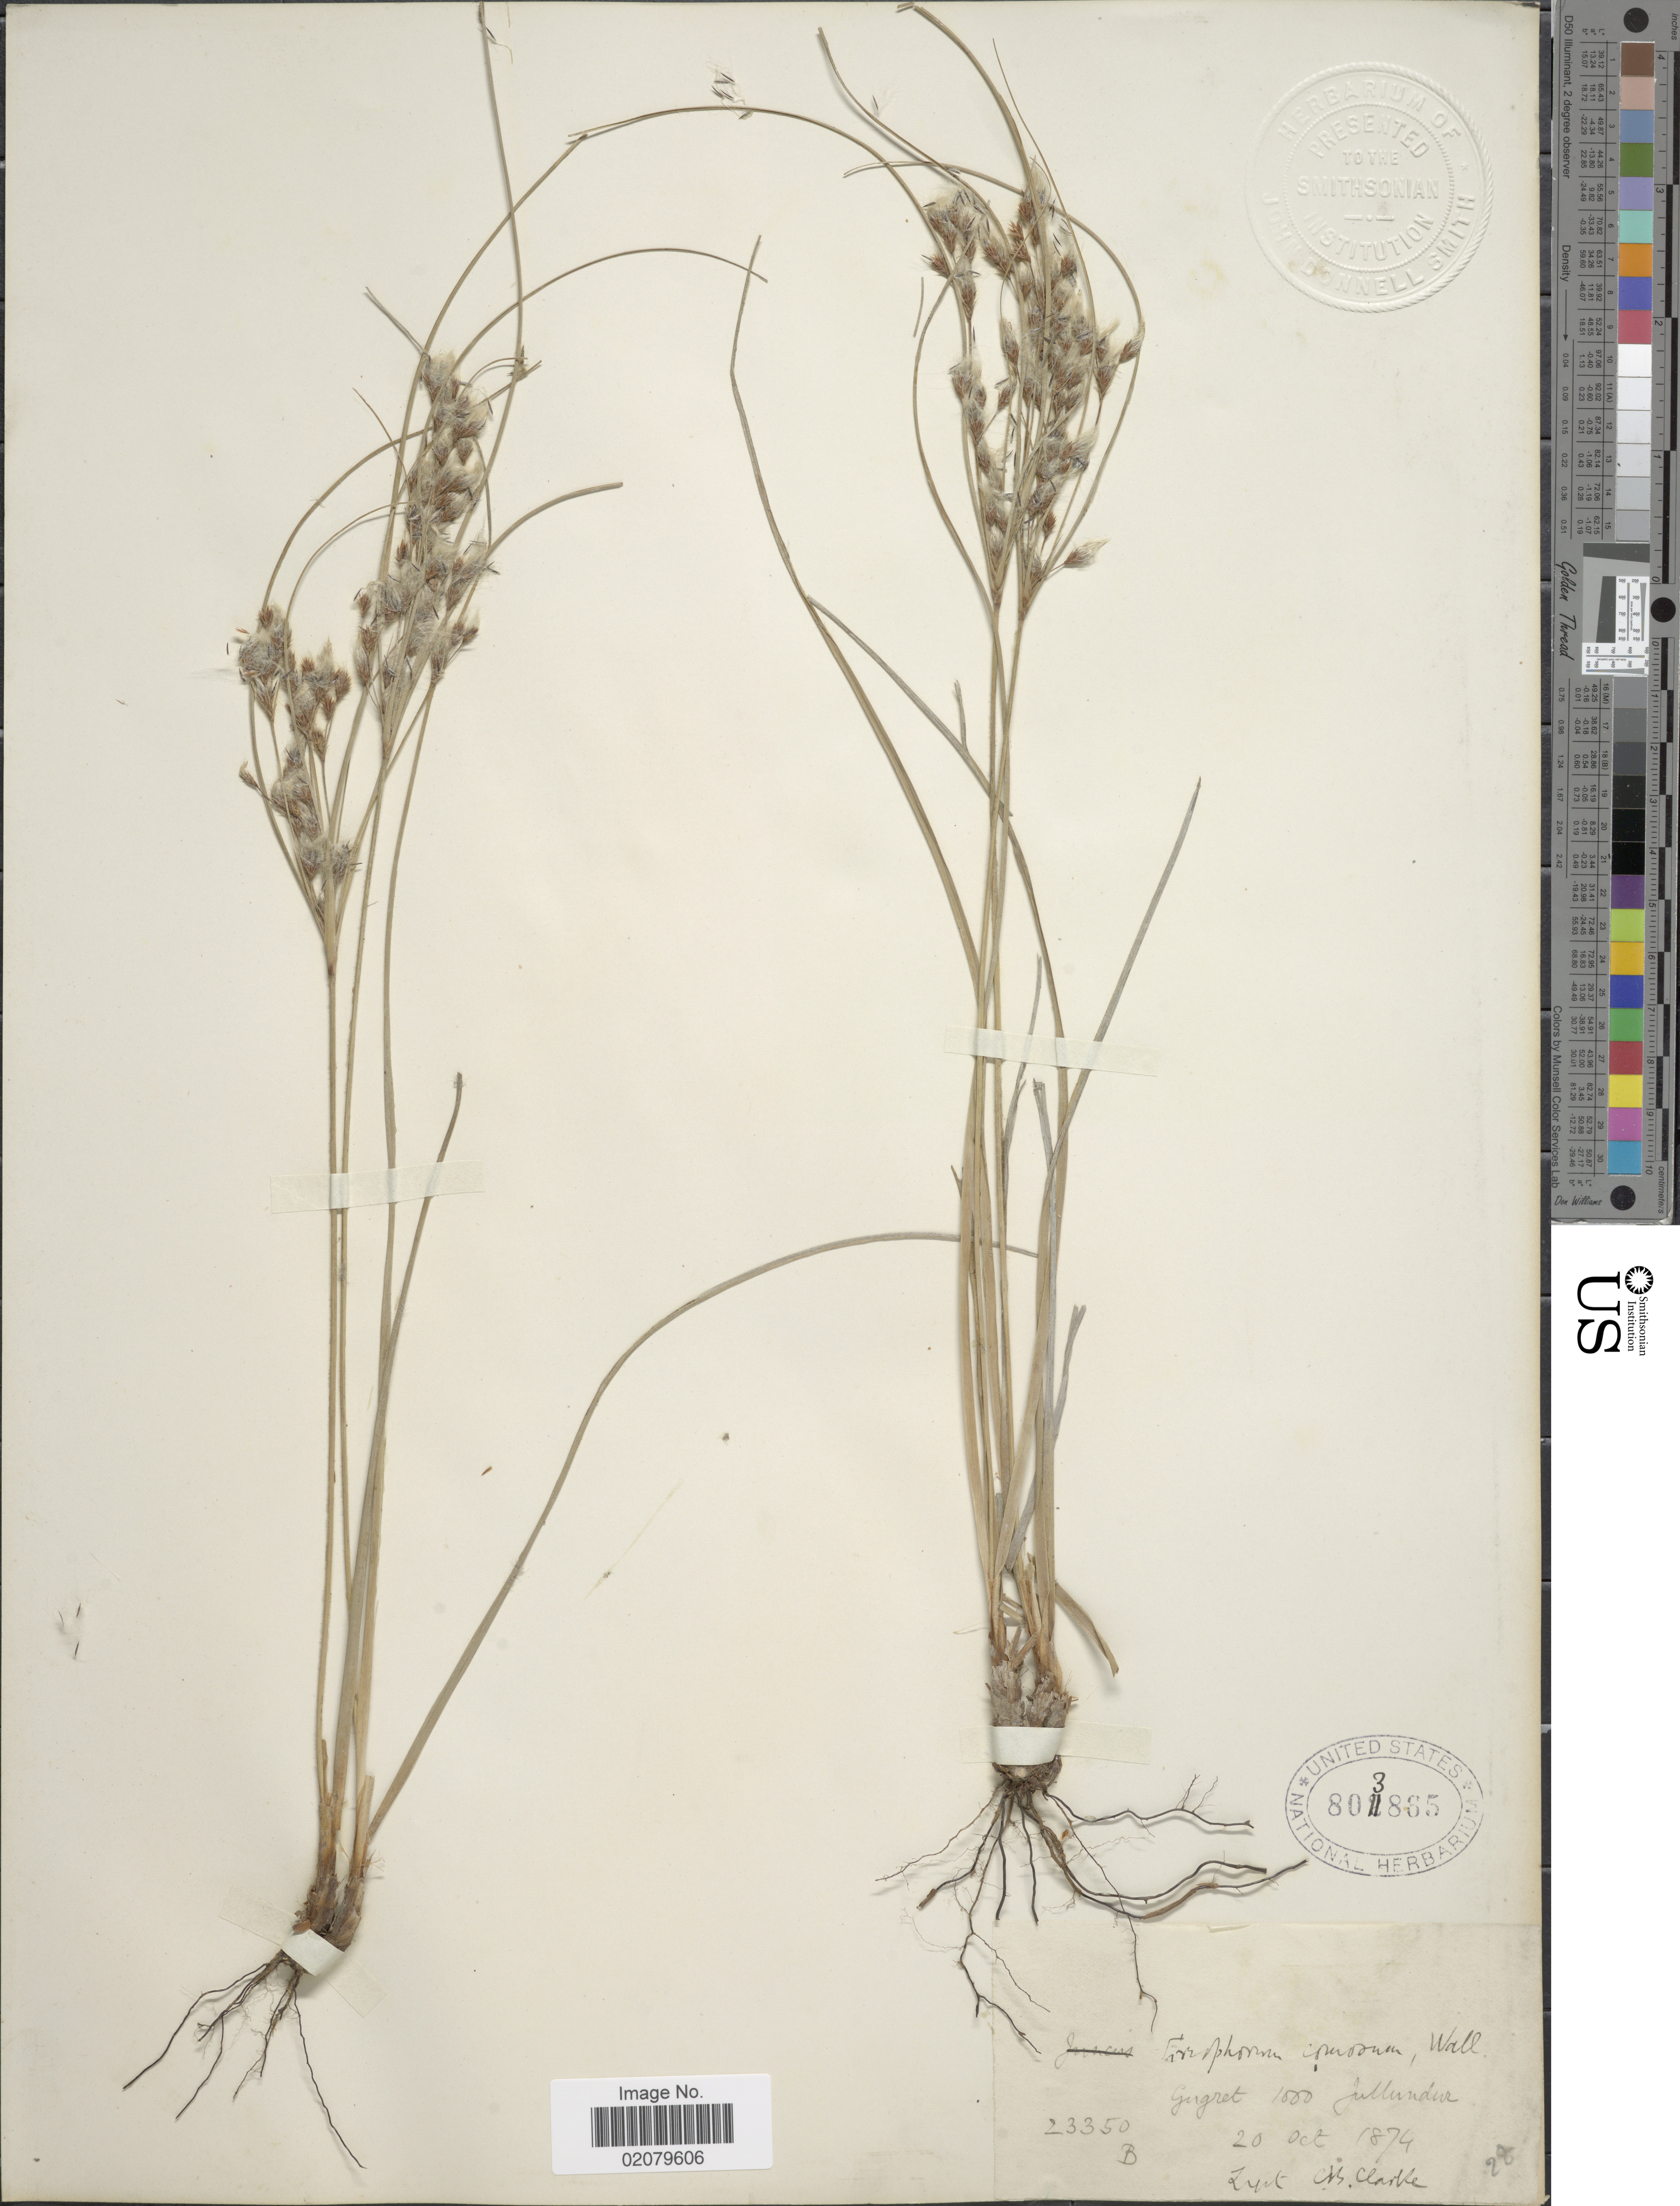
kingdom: Plantae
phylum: Tracheophyta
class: Liliopsida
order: Poales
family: Cyperaceae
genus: Erioscirpus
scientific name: Erioscirpus comosus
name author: (Wall.) Palla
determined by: Strong, Mark T., (BOT), Smithsonian Institution - National Museum of Natural History (UNITED STATES)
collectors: C. B. Clarke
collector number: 23350B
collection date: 1874-10-20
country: India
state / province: Punjab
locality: Gugret 1000 Jalandhar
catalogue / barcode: US 803865